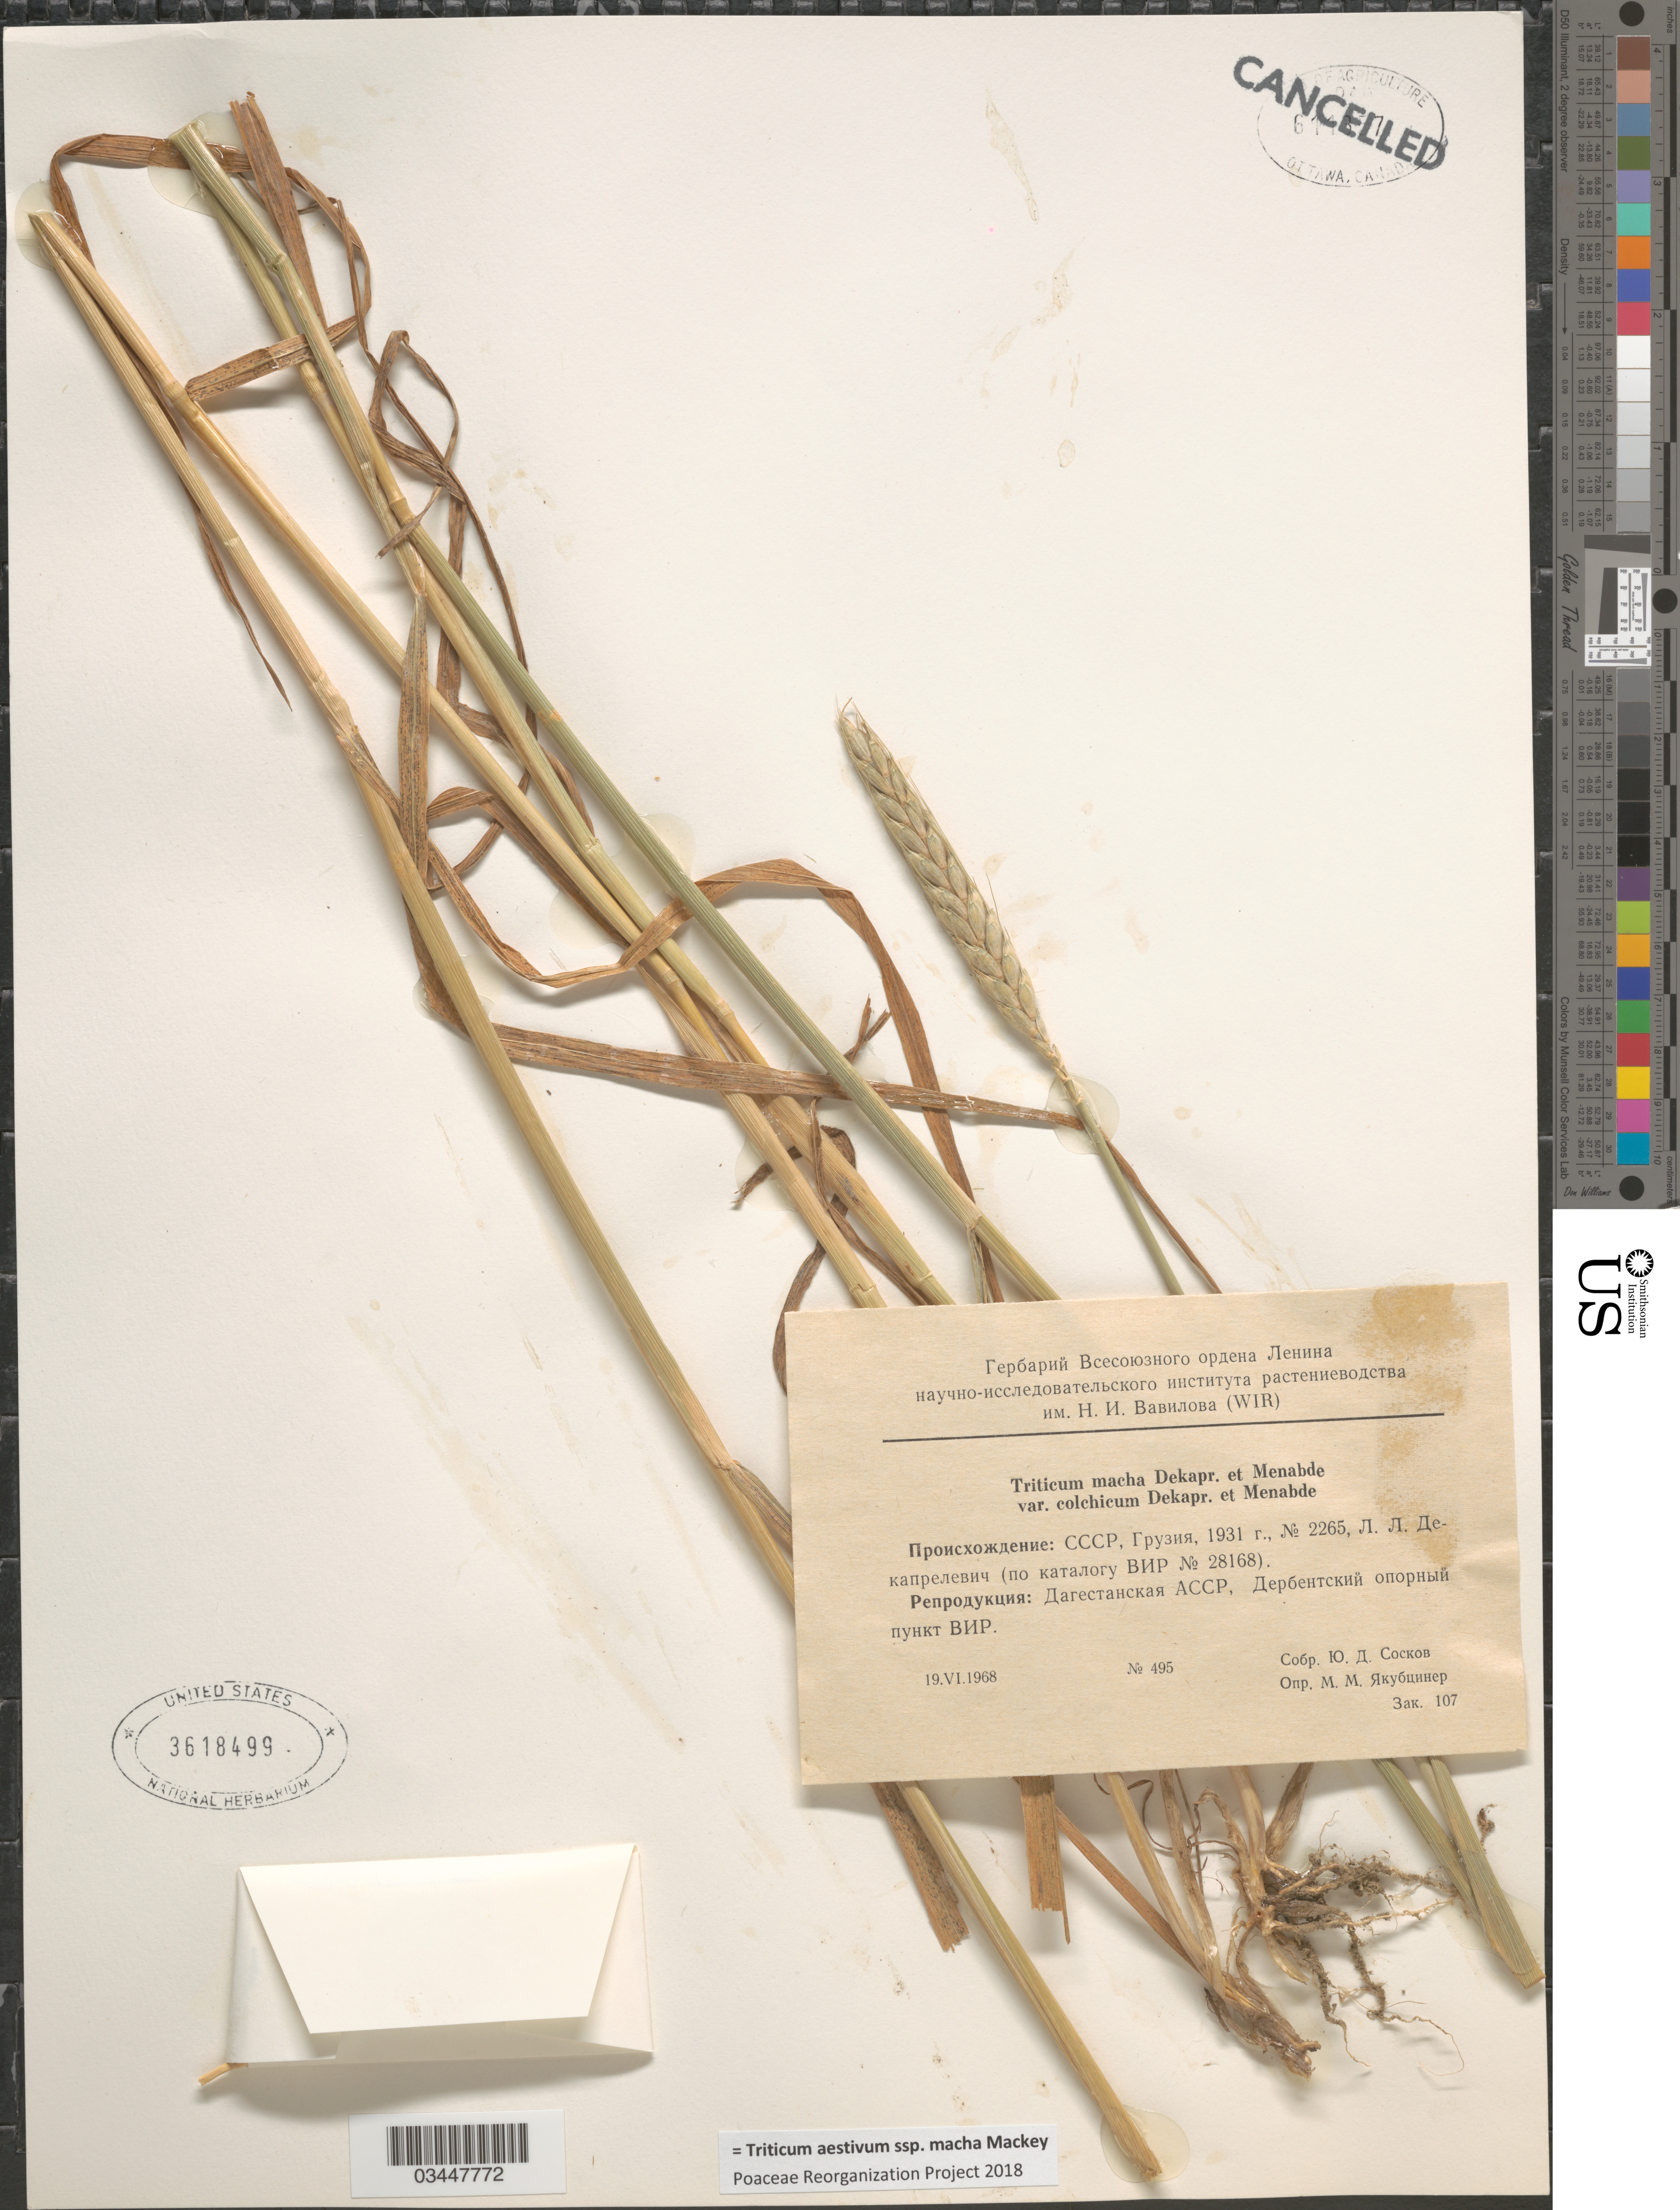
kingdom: Plantae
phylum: Tracheophyta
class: Liliopsida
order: Poales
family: Poaceae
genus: Triticum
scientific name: Triticum aestivum subsp. macha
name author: Mackey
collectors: U. Soskov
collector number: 495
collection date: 1968-06-19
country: Russian Federation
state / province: Dagestan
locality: Derbent. Cultivated plant from Georgia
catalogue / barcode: US 3618499